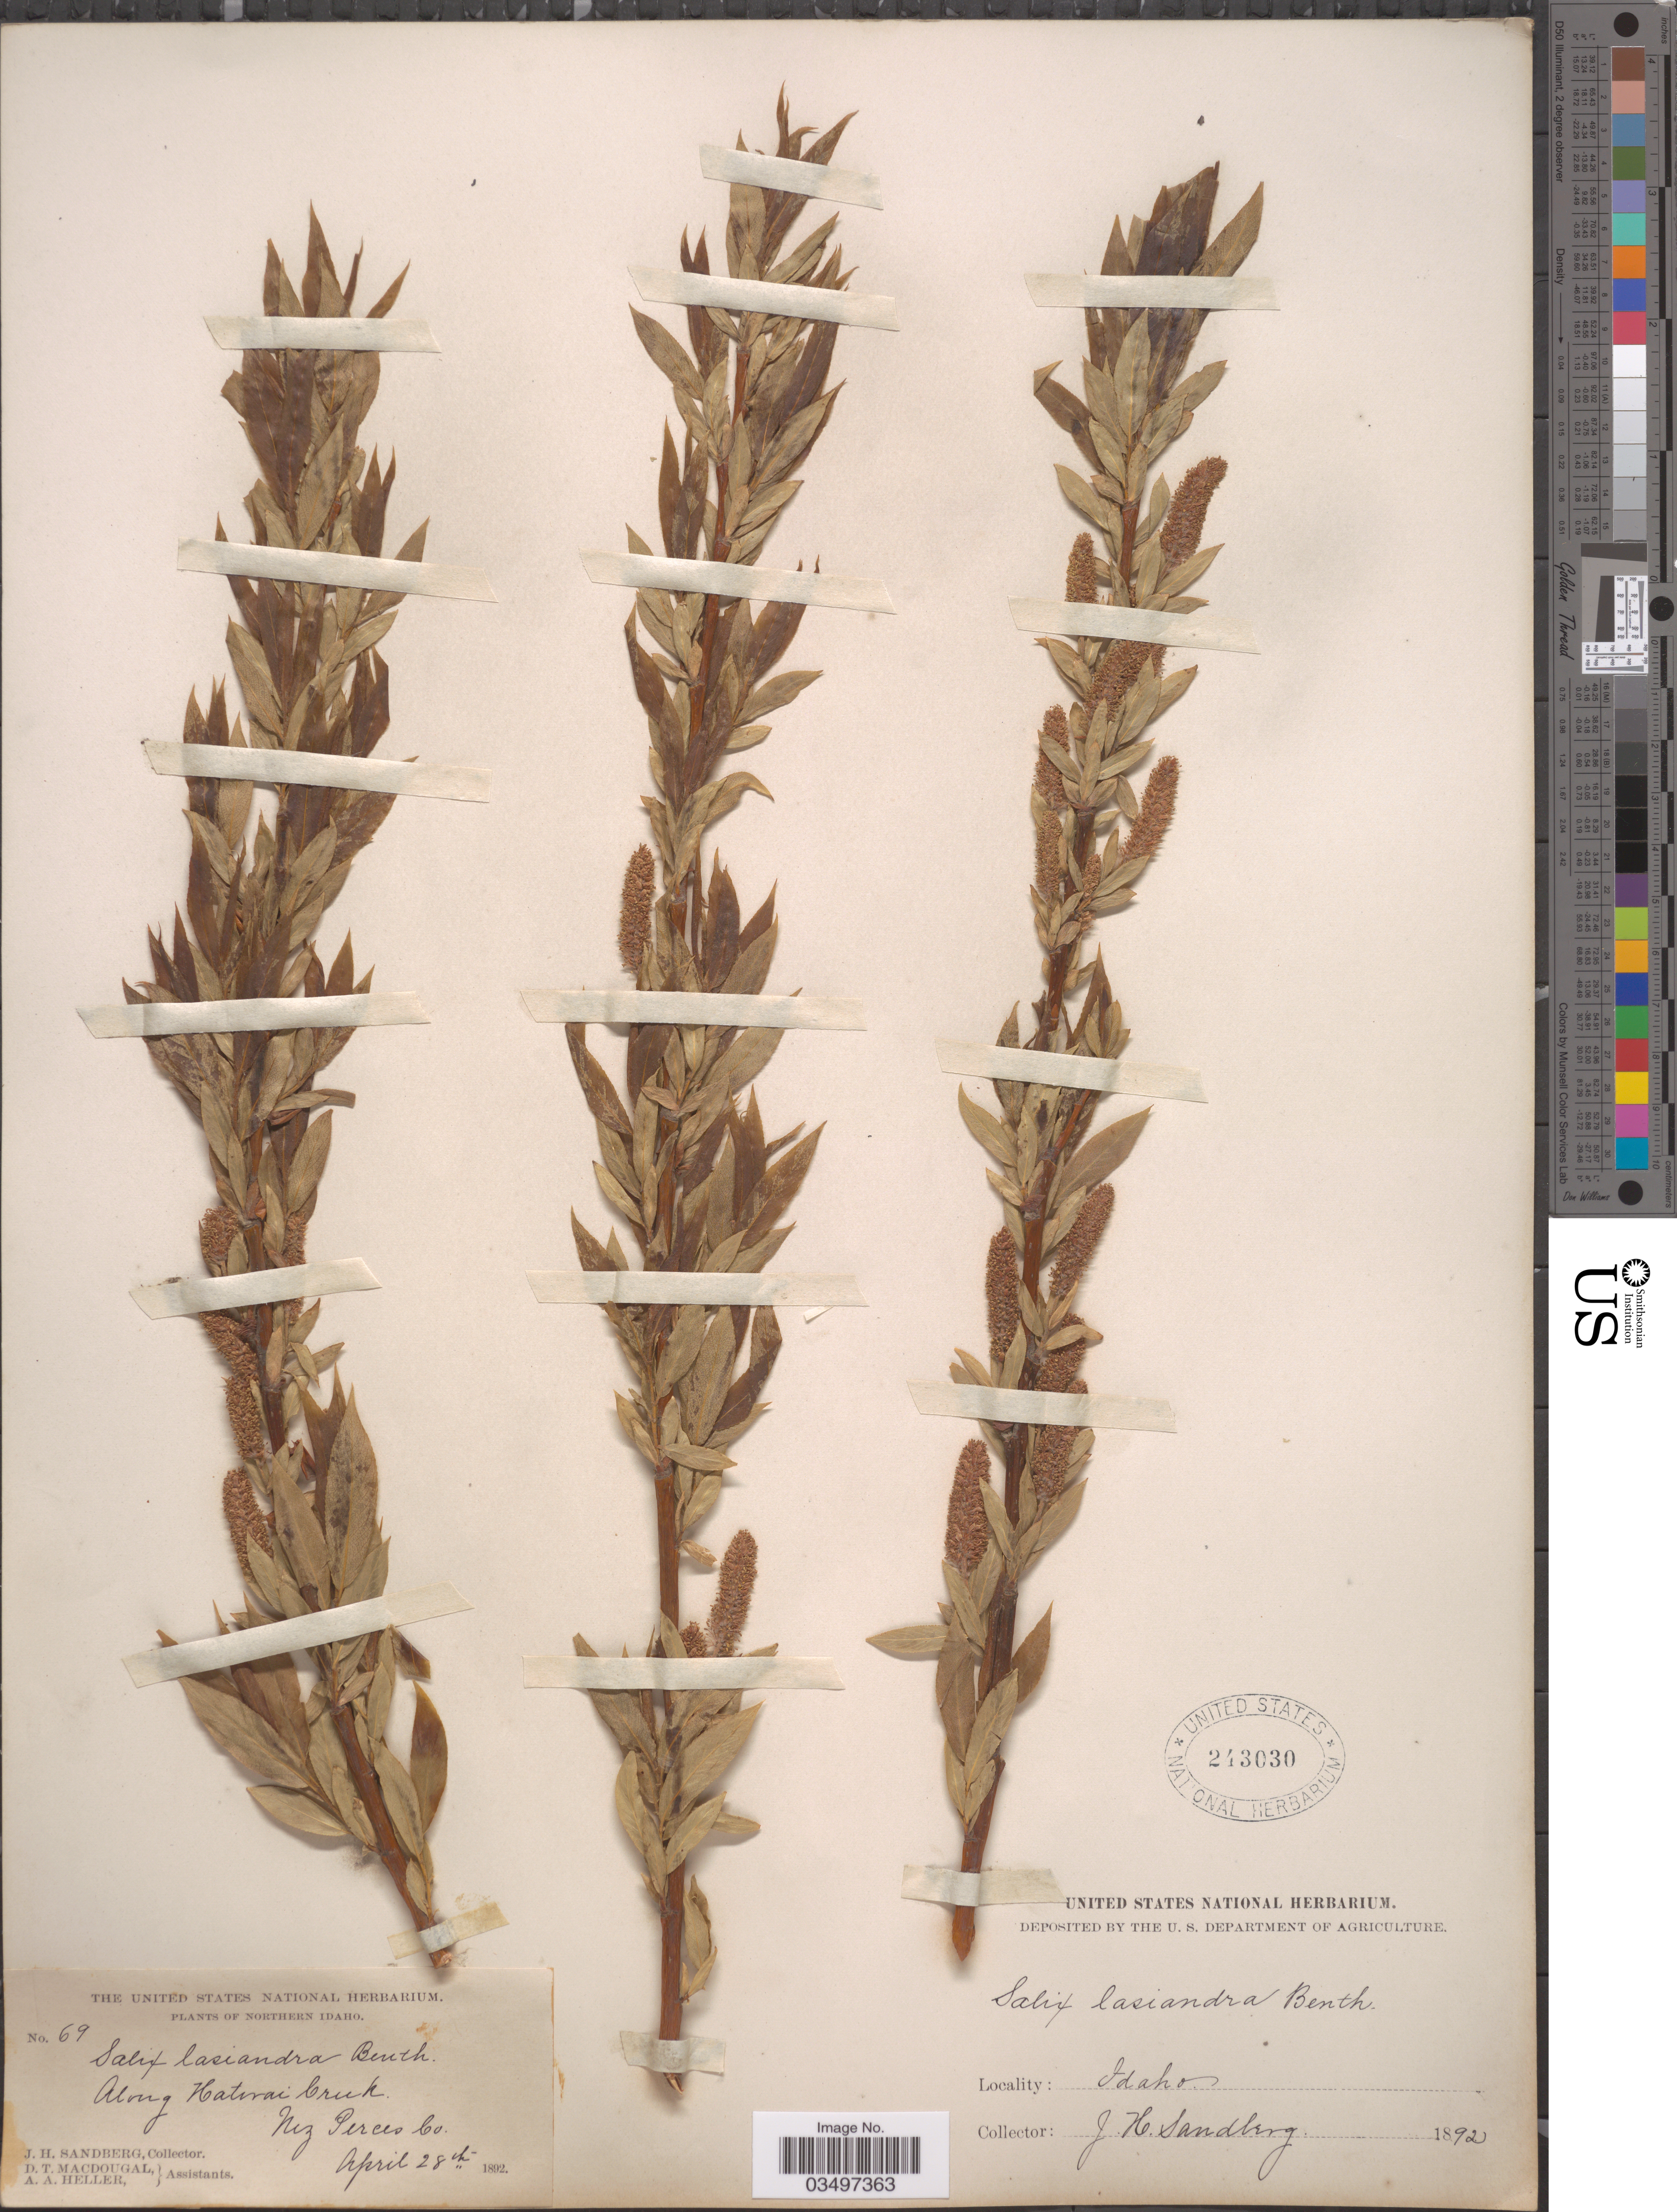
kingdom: Plantae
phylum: Tracheophyta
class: Magnoliopsida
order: Malpighiales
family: Salicaceae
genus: Salix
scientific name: Salix fendleriana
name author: Andersson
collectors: J. H. Sandberg, D. T. MacDougal & A. A. Heller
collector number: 69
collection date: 1892-04-28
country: United States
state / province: Idaho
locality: Northern Idaho. Along Hatwai Creek. Nez Perces Co.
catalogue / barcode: US 243030